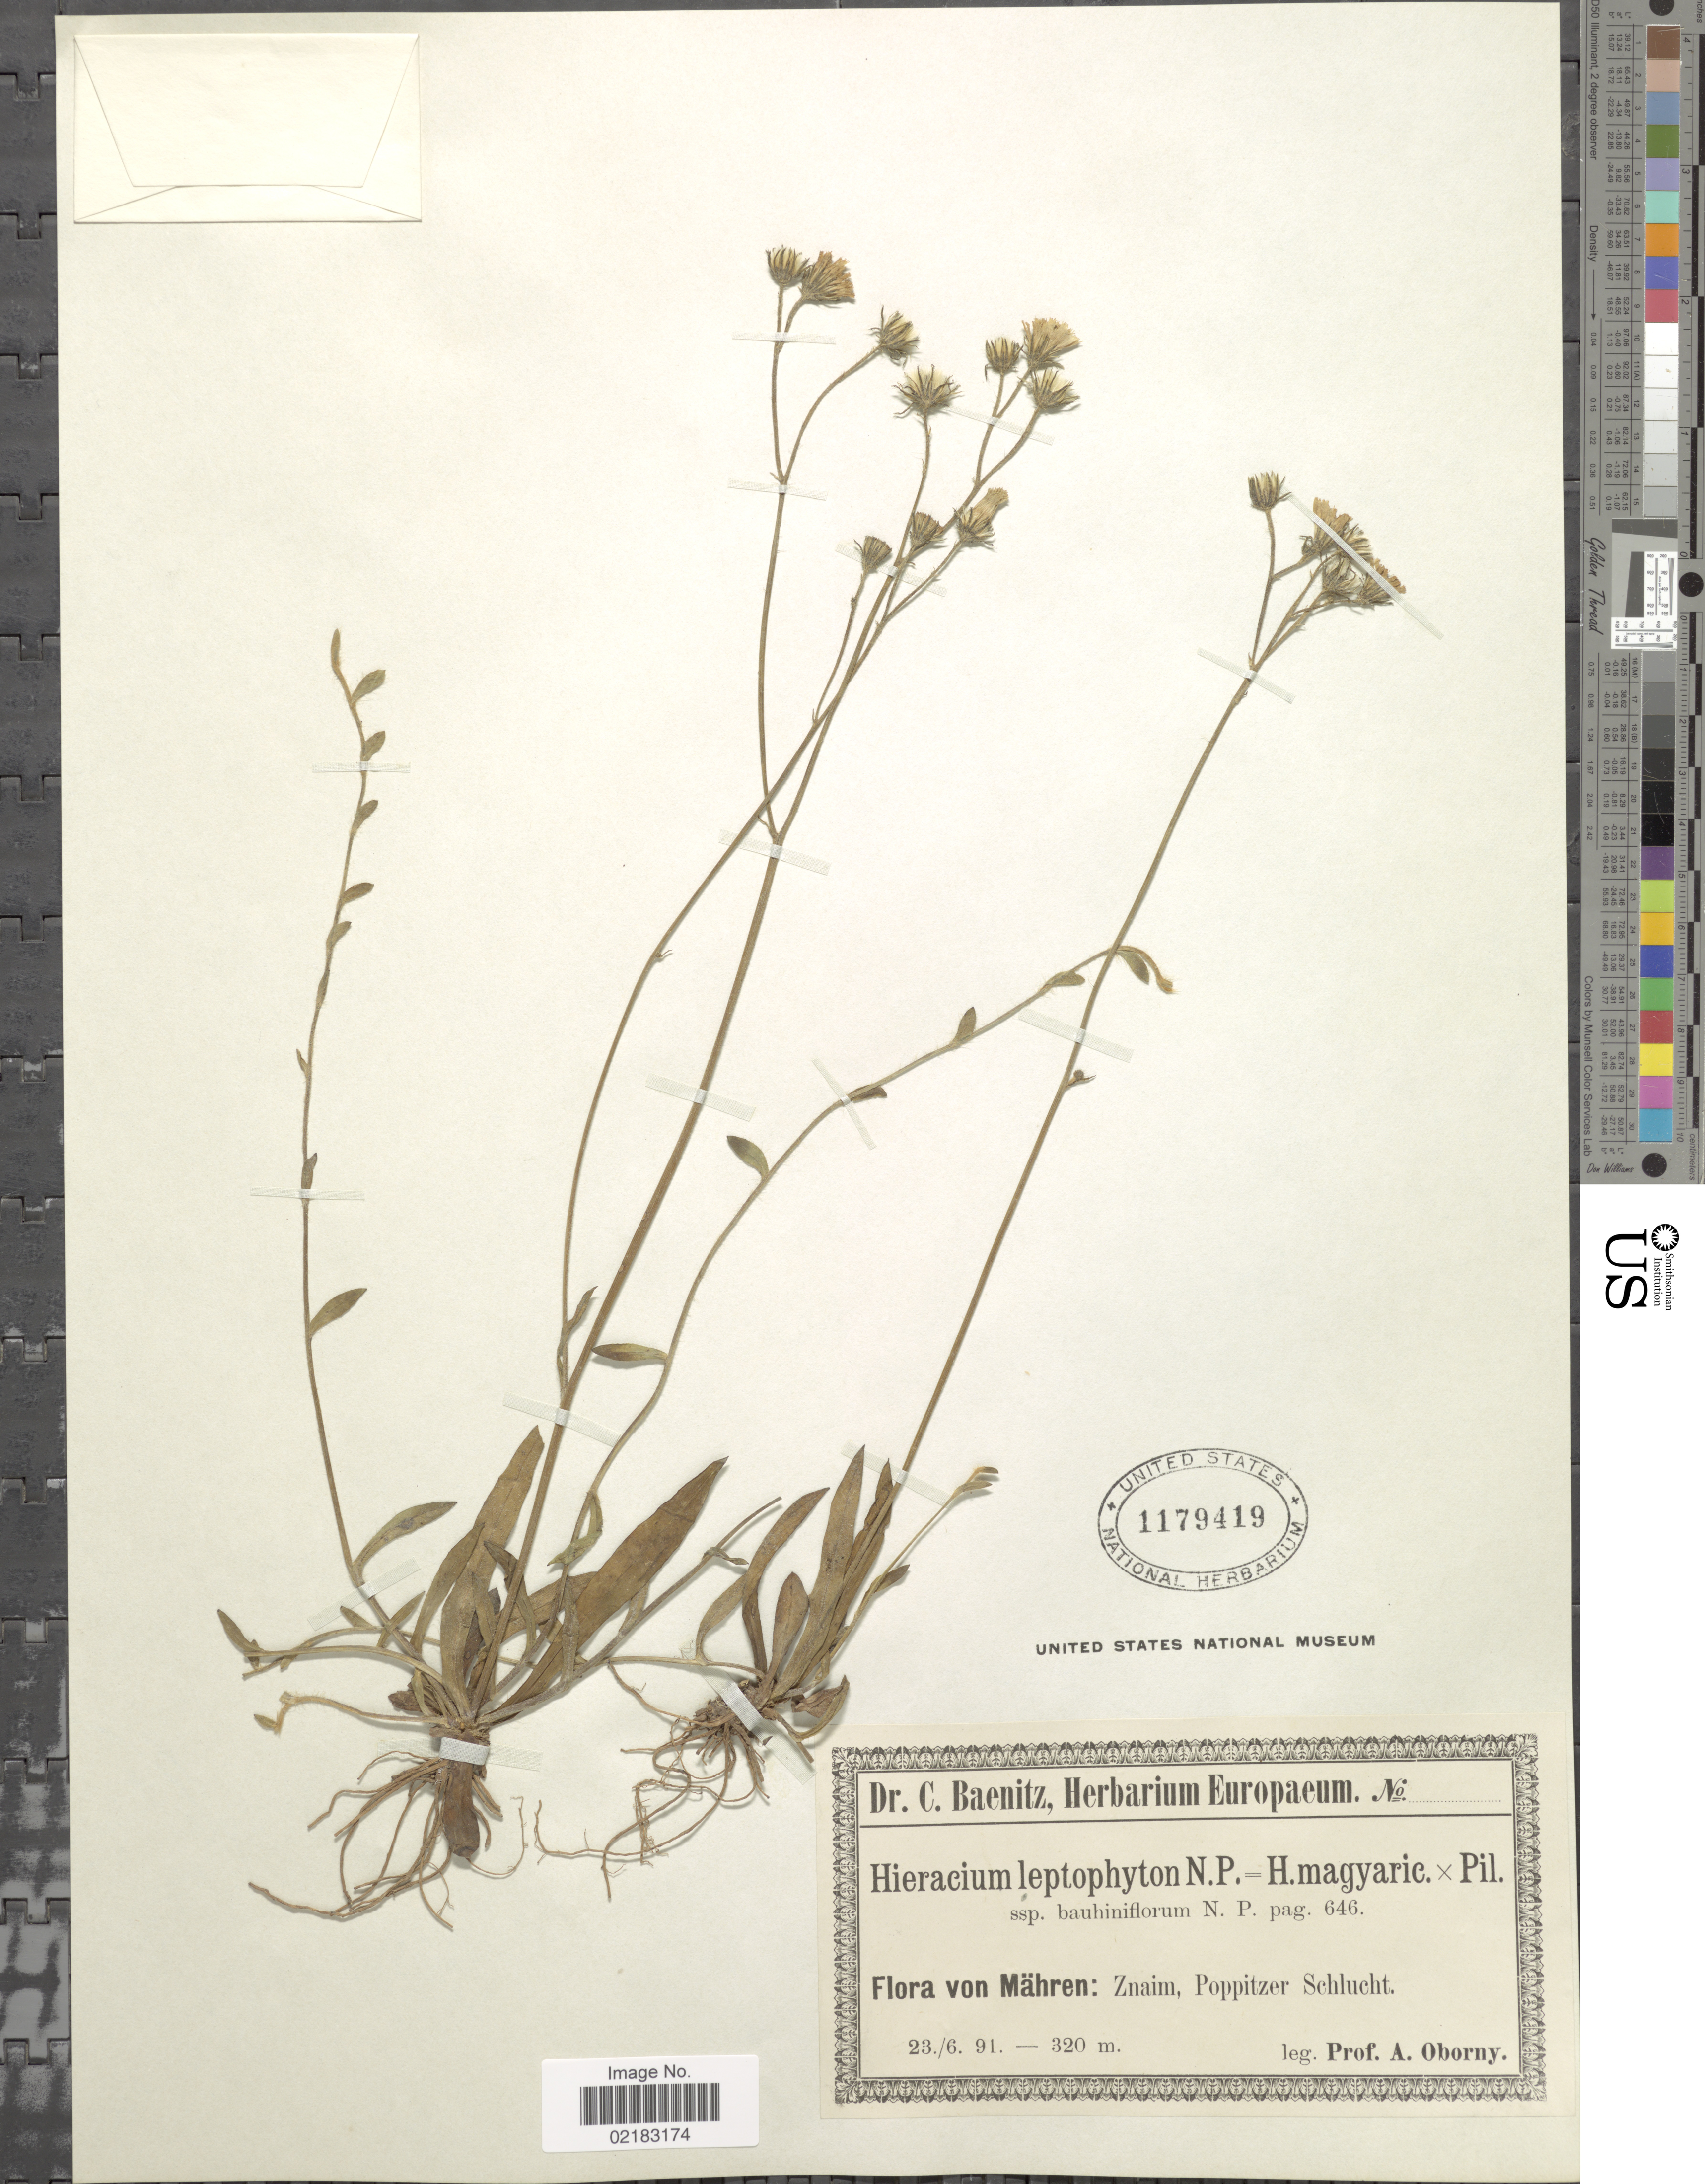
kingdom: Plantae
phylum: Tracheophyta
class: Magnoliopsida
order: Asterales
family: Asteraceae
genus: Pilosella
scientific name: Pilosella leptophyton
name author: (Näg. & Peter) S. Bräut. & Greuter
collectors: A. Oborny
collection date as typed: Transcribed d/m/y: 23/6/91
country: Czechia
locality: Mahren: Znaim, Poppitzerschlucht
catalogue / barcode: US 1179419